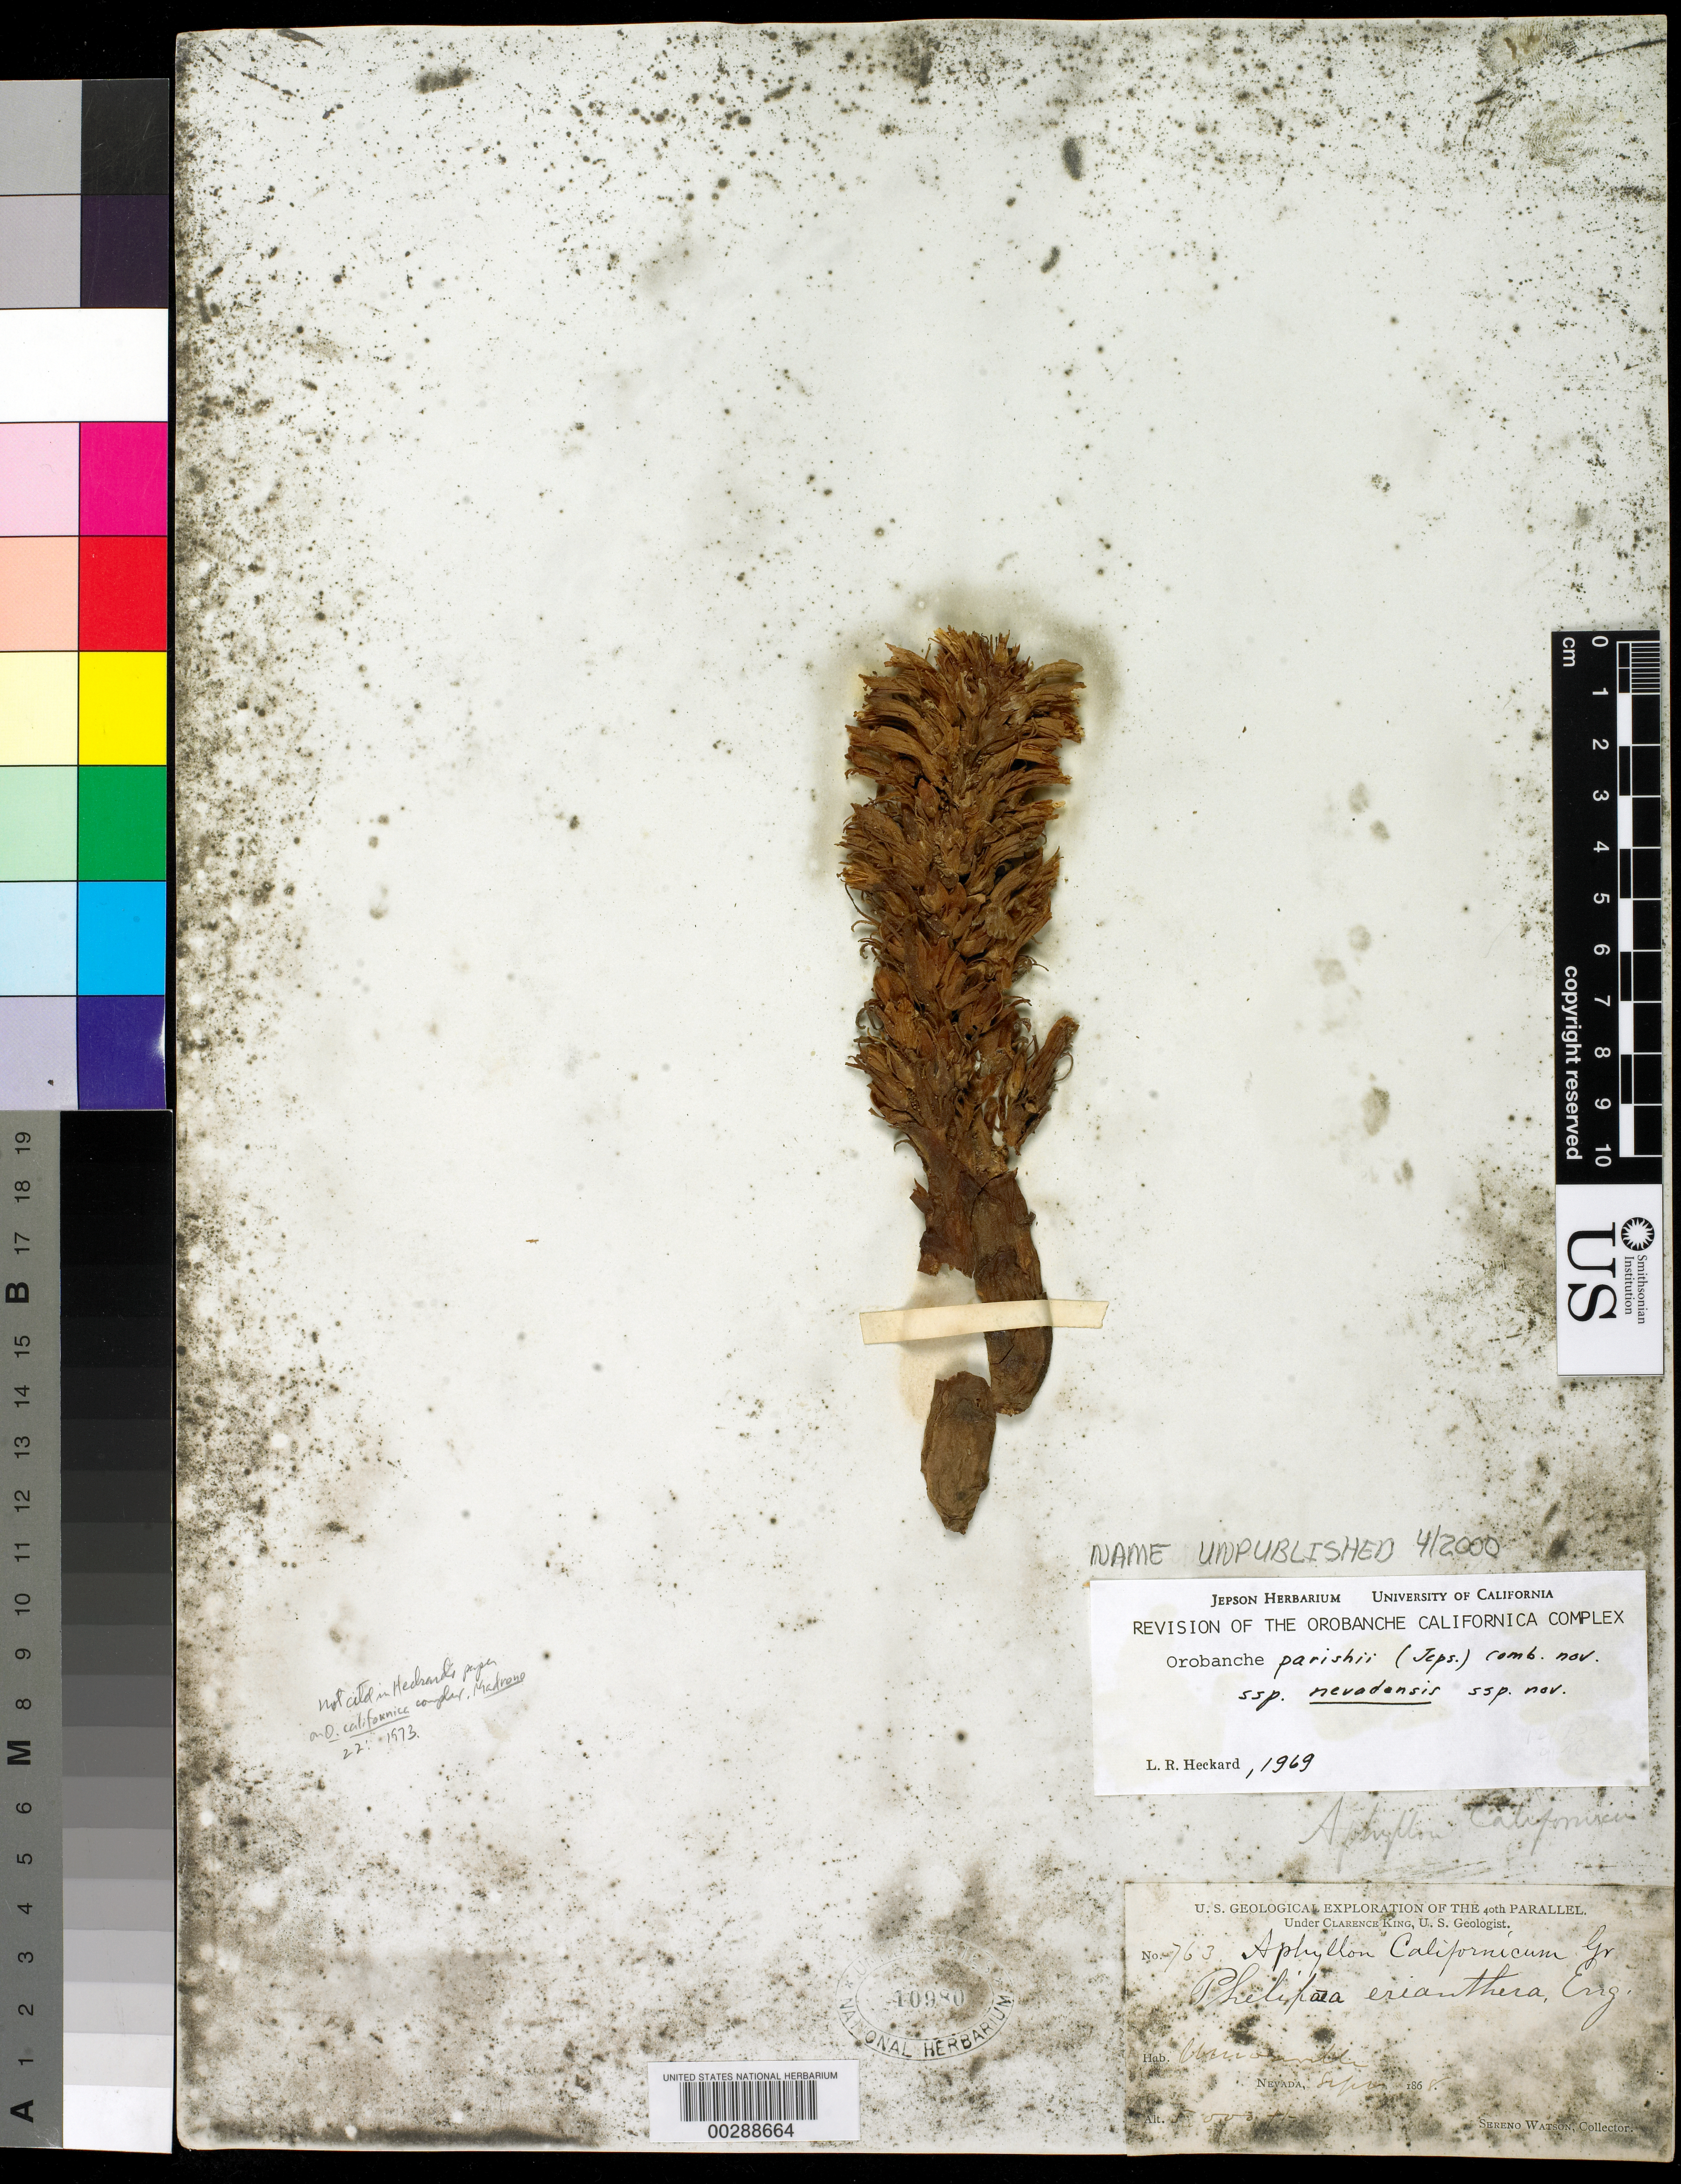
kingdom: Plantae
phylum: Tracheophyta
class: Magnoliopsida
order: Lamiales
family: Orobanchaceae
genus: Aphyllon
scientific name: Aphyllon californicum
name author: (Cham. & Schltdl.) A. Gray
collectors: S. Watson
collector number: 763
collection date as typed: Sep 1868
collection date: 1868-09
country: United States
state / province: Nevada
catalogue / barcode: US 10980